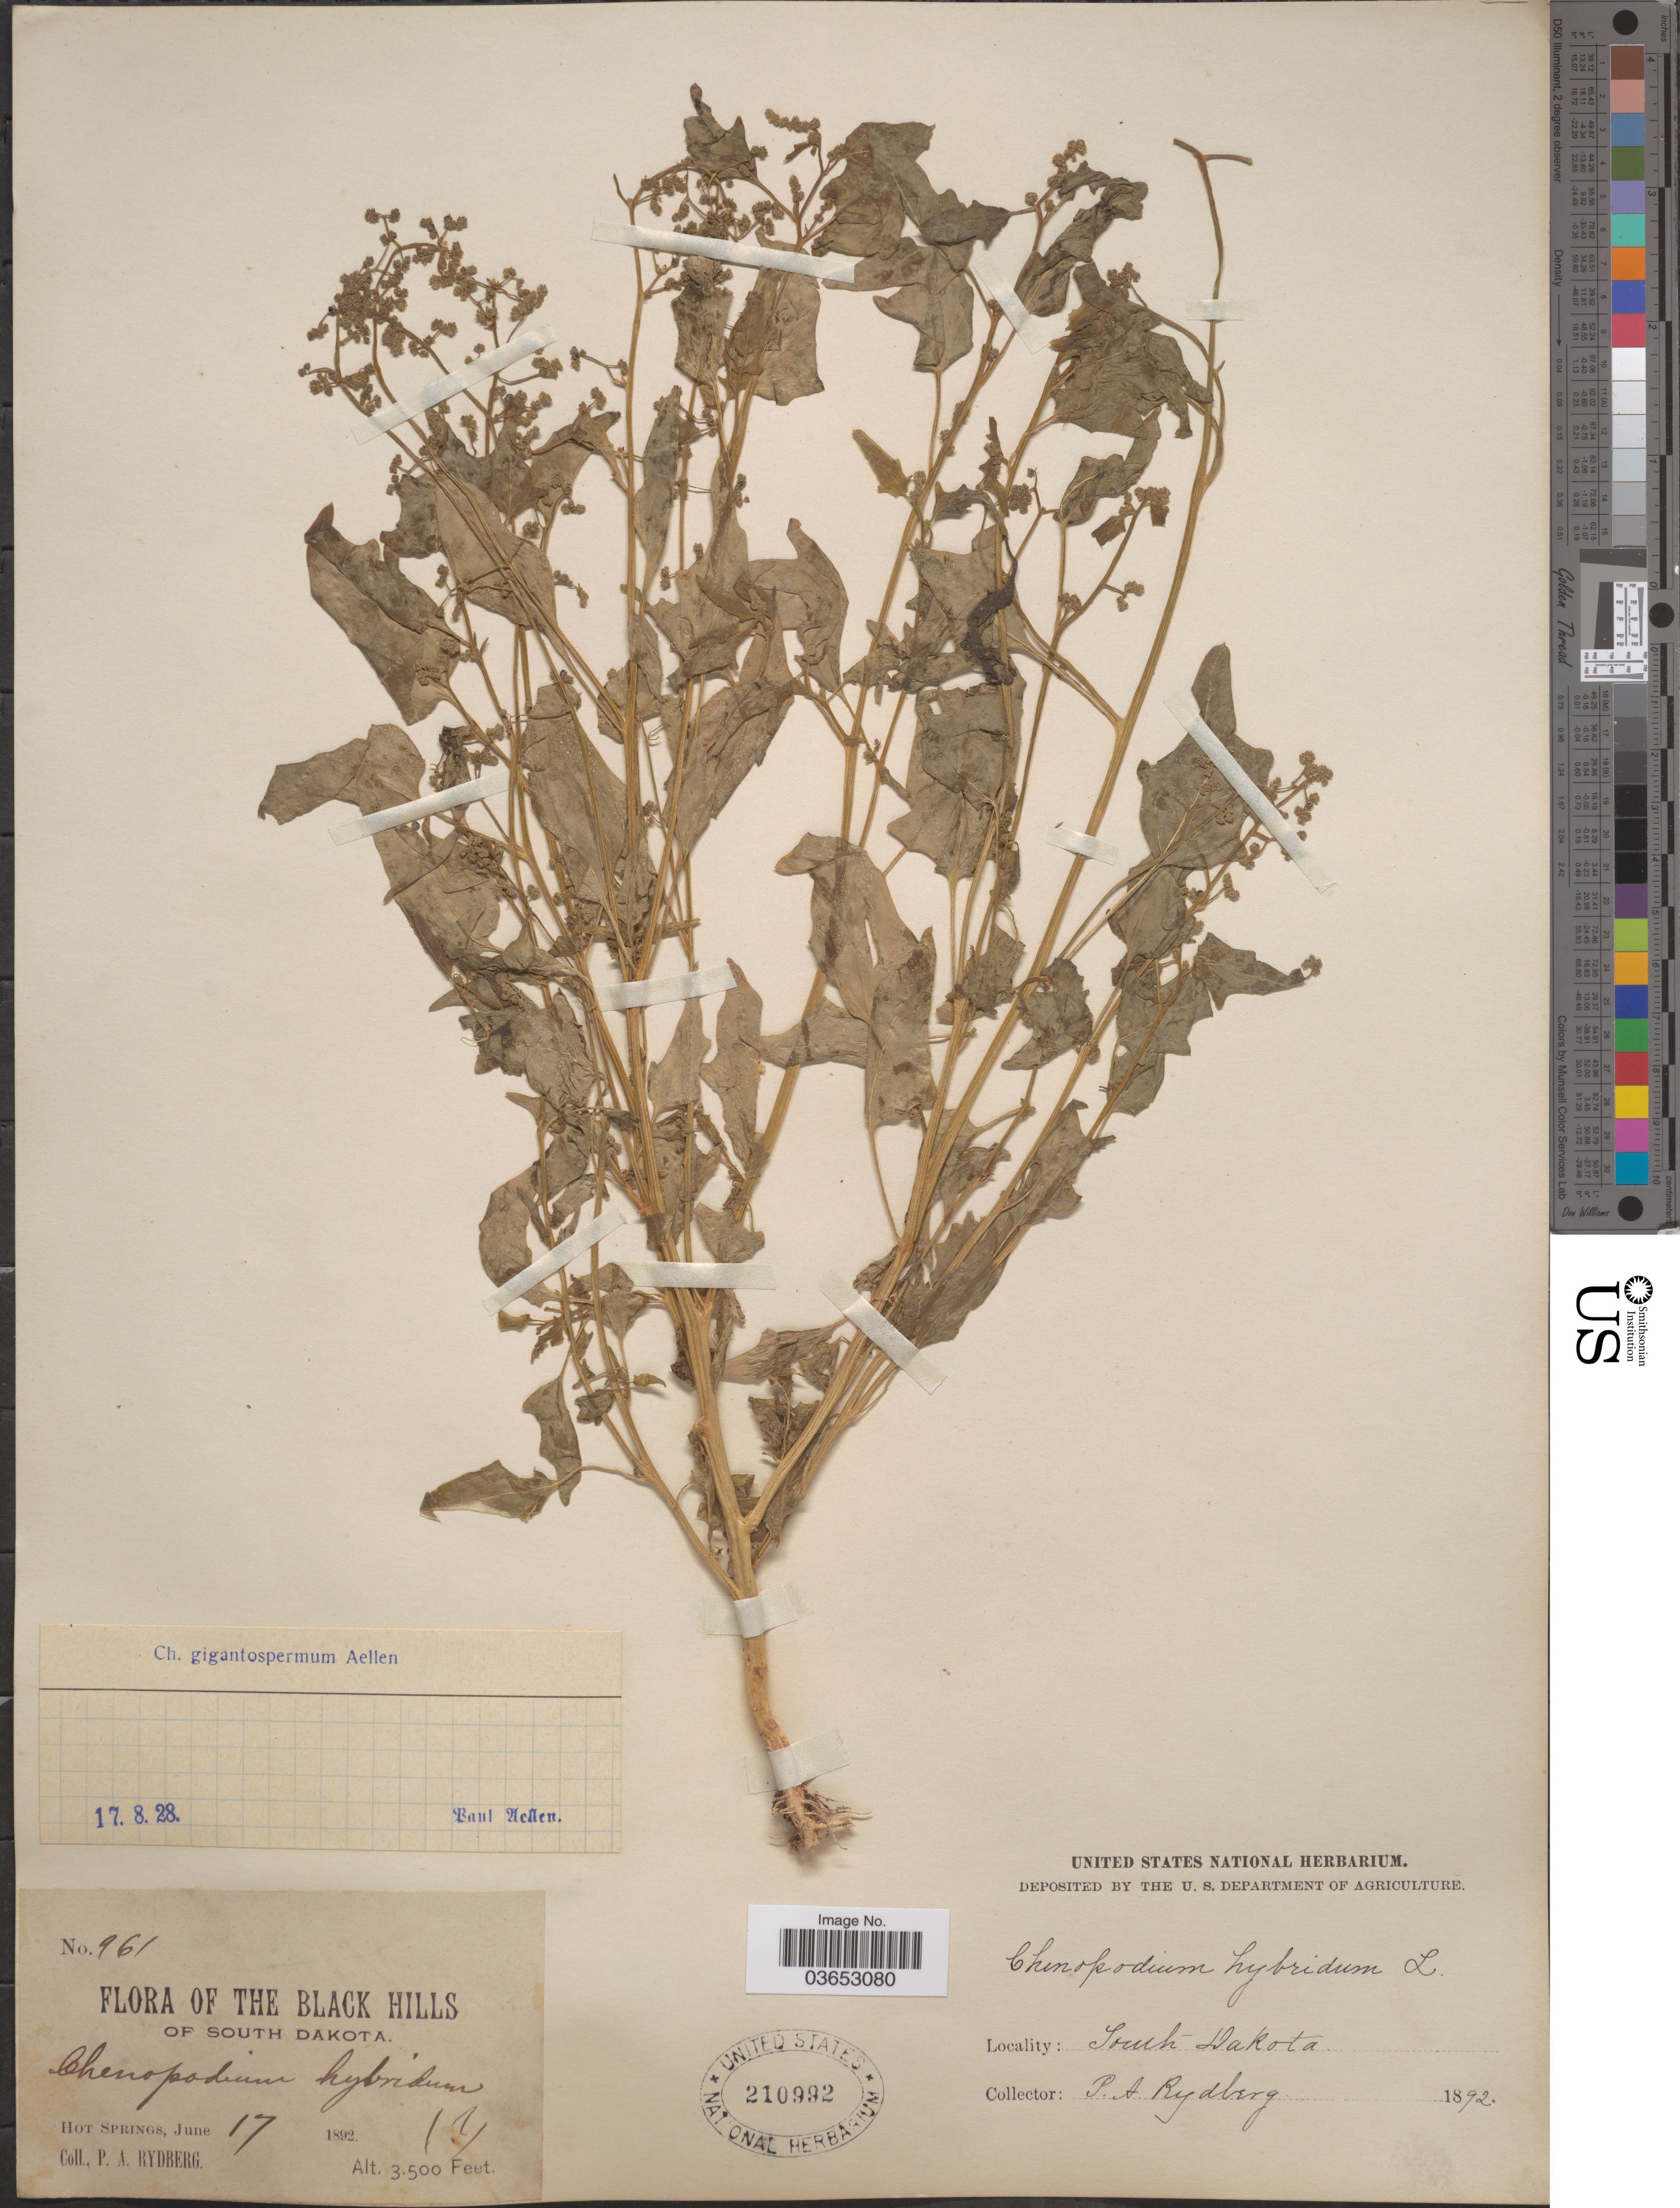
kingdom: Plantae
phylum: Tracheophyta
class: Magnoliopsida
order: Caryophyllales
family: Amaranthaceae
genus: Chenopodium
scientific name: Chenopodium gigantospermum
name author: Aellen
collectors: P. A. Rydberg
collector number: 961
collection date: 1892-06-17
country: United States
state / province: South Dakota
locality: Black Hills. Hot Springs.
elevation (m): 1067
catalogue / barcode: US 210992